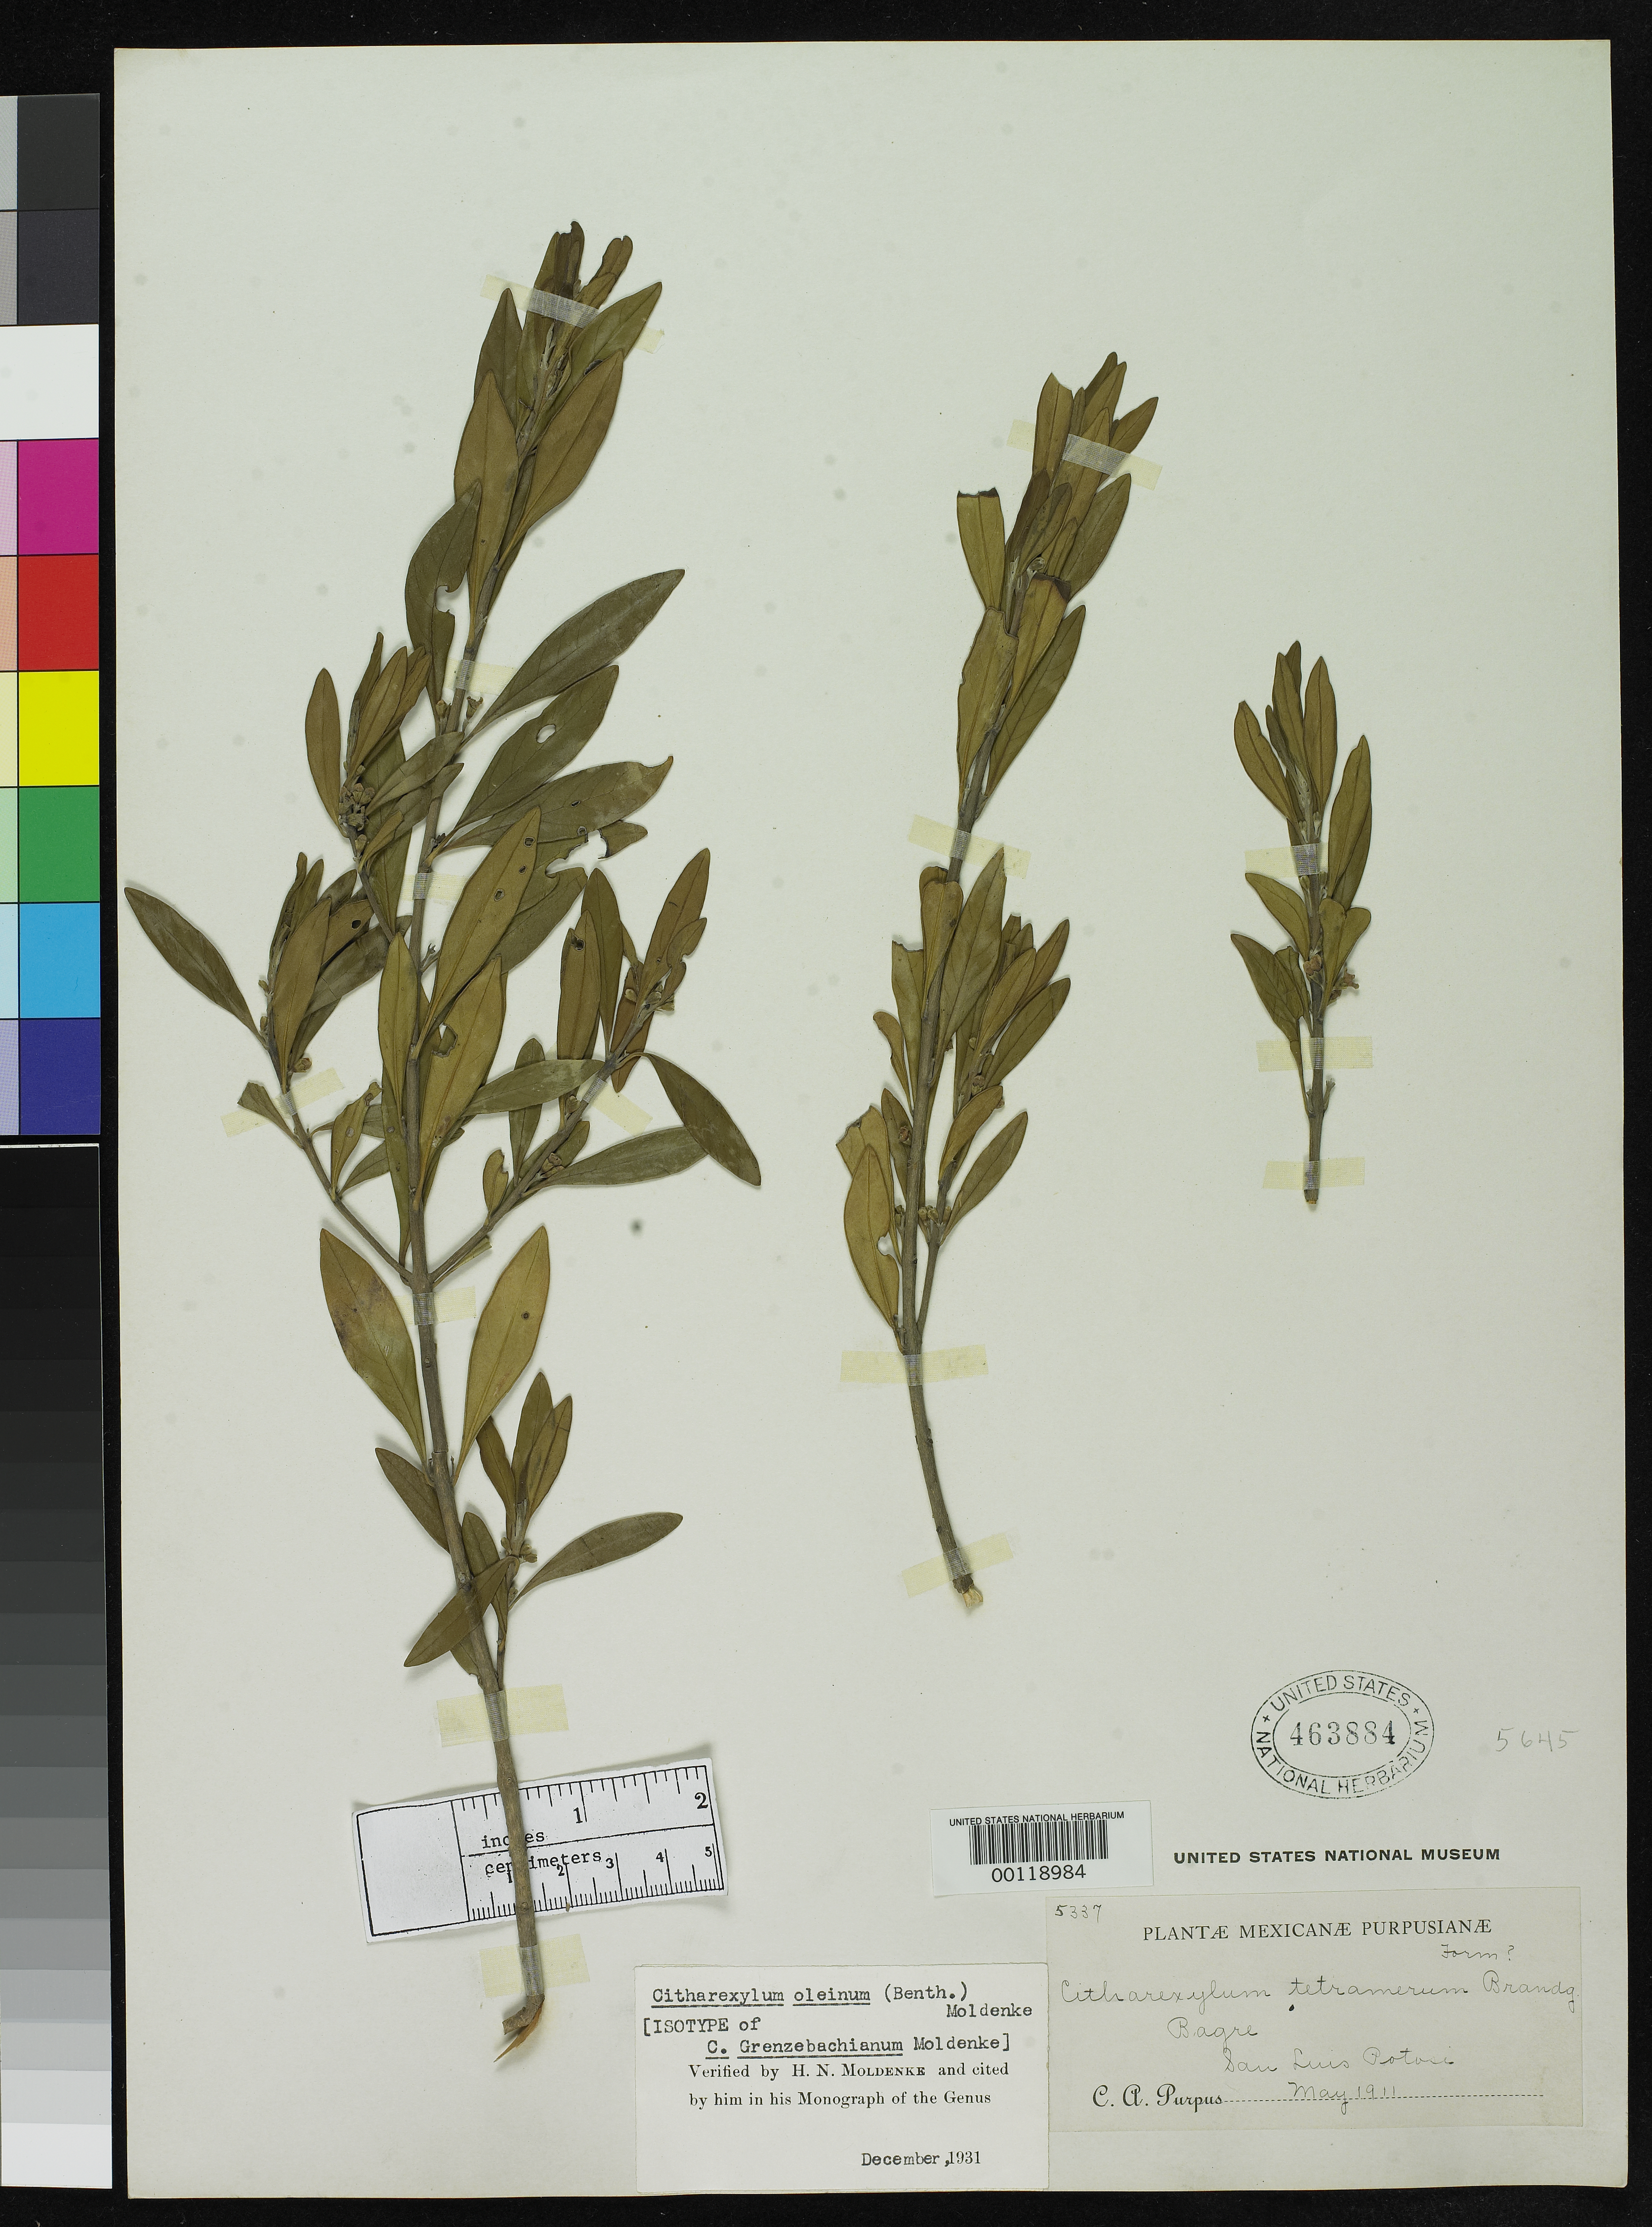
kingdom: Plantae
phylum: Tracheophyta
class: Magnoliopsida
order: Lamiales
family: Verbenaceae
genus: Citharexylum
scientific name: Citharexylum grenxebachianum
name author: Moldenke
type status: Isotype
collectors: C. A. Purpus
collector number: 5337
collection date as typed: May 1911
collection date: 1911-05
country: Mexico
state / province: San Luis Potosi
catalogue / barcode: US 463884